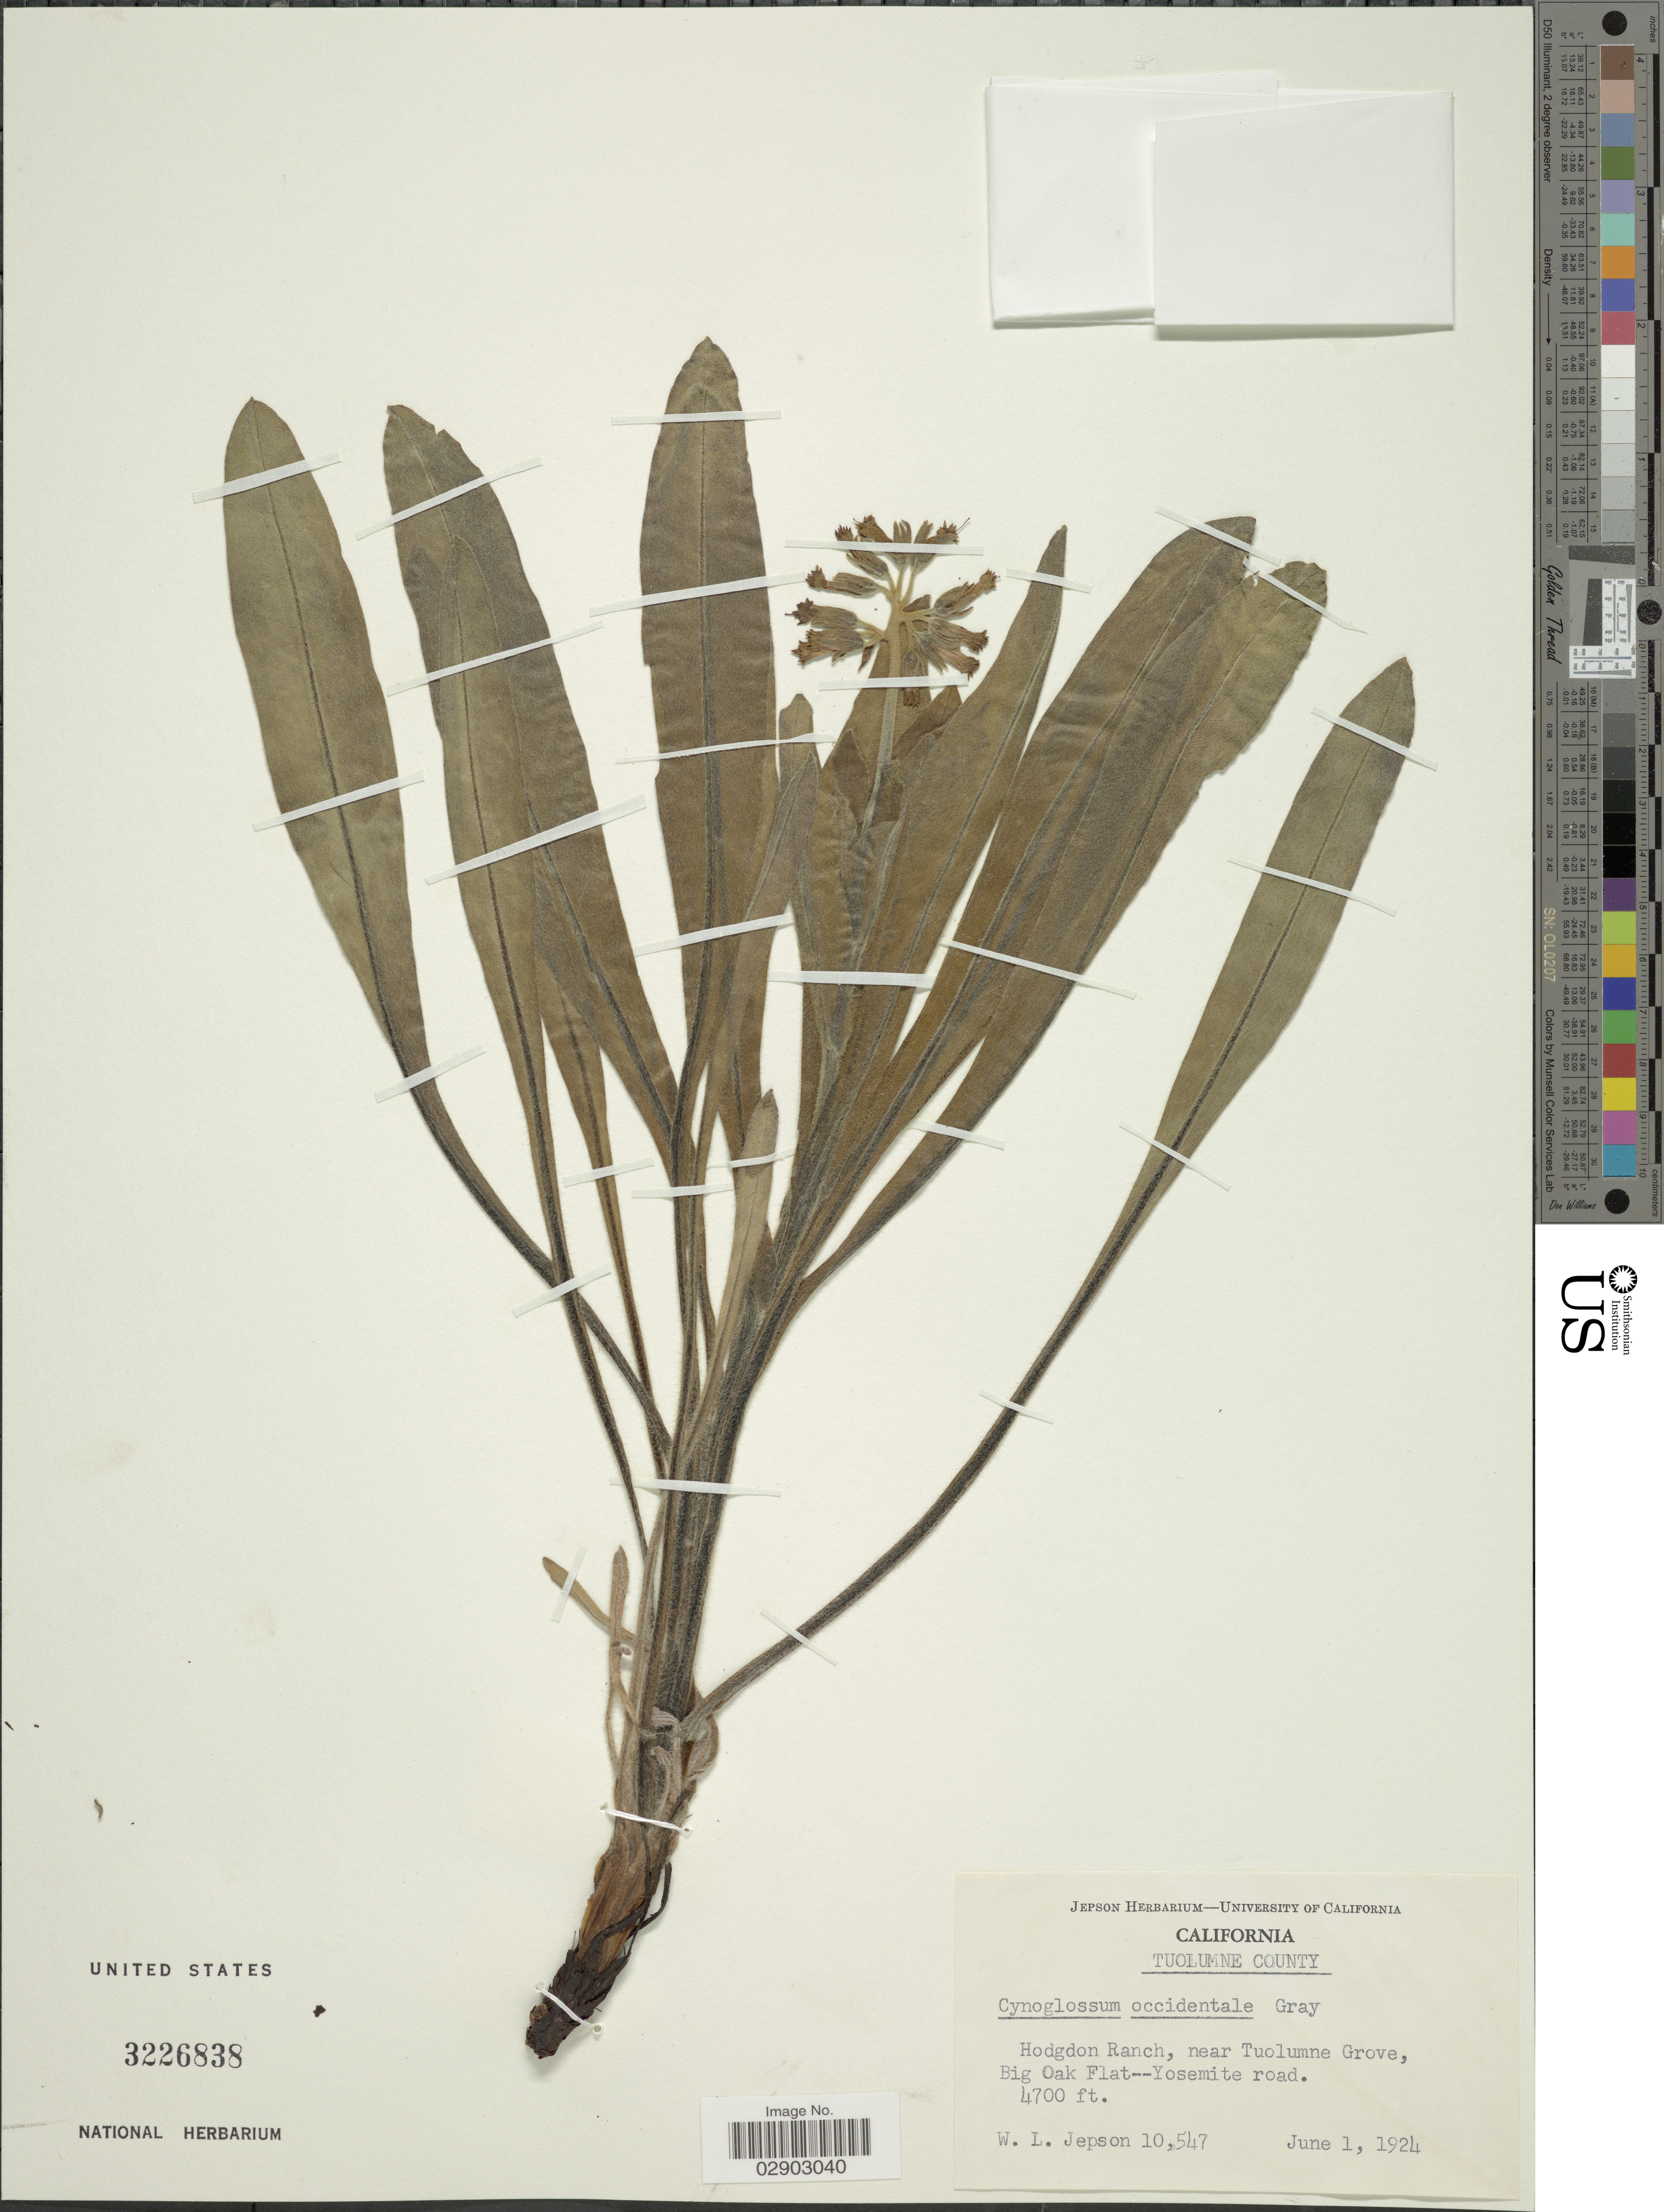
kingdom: Plantae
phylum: Tracheophyta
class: Magnoliopsida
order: Boraginales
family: Boraginaceae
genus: Cynoglossum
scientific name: Cynoglossum occidentale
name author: A. Gray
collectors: W. L. Jepson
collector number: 10547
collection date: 1924-06-01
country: United States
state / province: California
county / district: Tuolumne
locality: Tuolumne County. Hodgdon Ranch, near Tuolumne Grove, Big Oak Flat--Yosemite road.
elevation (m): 1433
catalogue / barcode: US 3226838